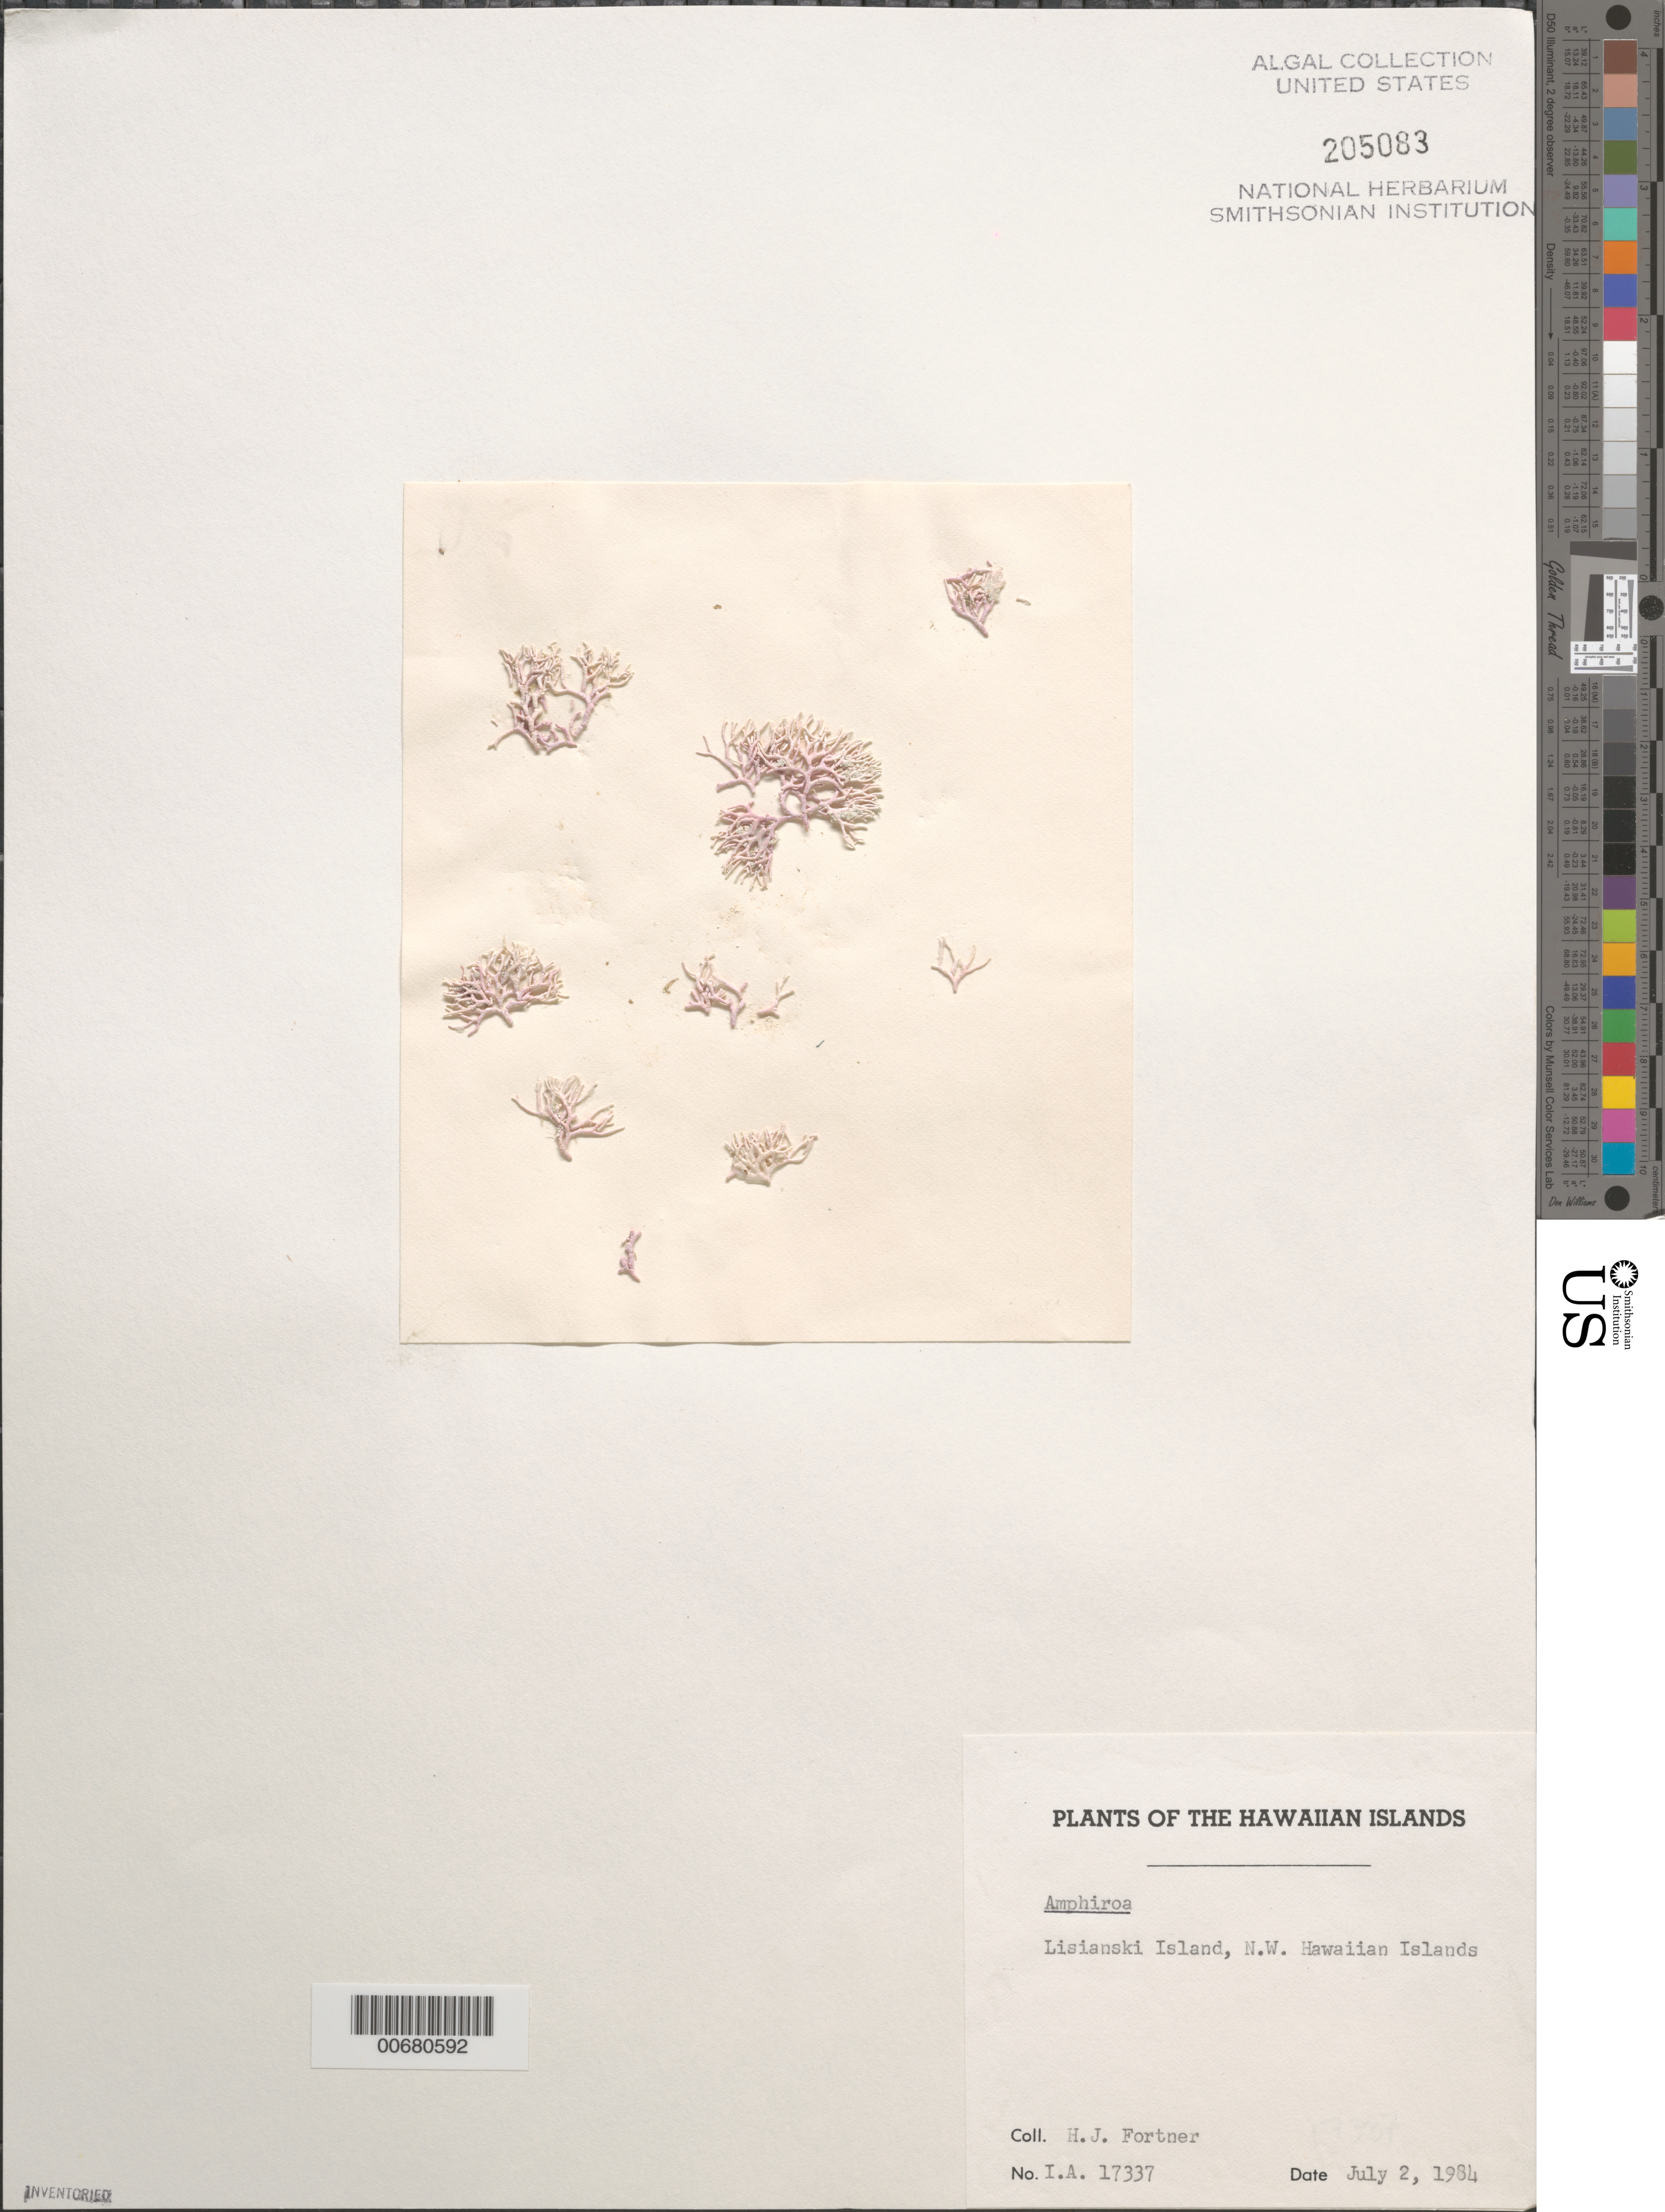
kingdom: Plantae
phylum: Rhodophyta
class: Florideophyceae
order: Corallinales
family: Lithophyllaceae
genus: Amphiroa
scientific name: Amphiroa sp.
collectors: H. Fortner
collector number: IAA 17337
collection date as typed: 02 Jul 1984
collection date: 1984-07-02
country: United States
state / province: Hawaii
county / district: Honolulu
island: Lisianski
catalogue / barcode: US 205083